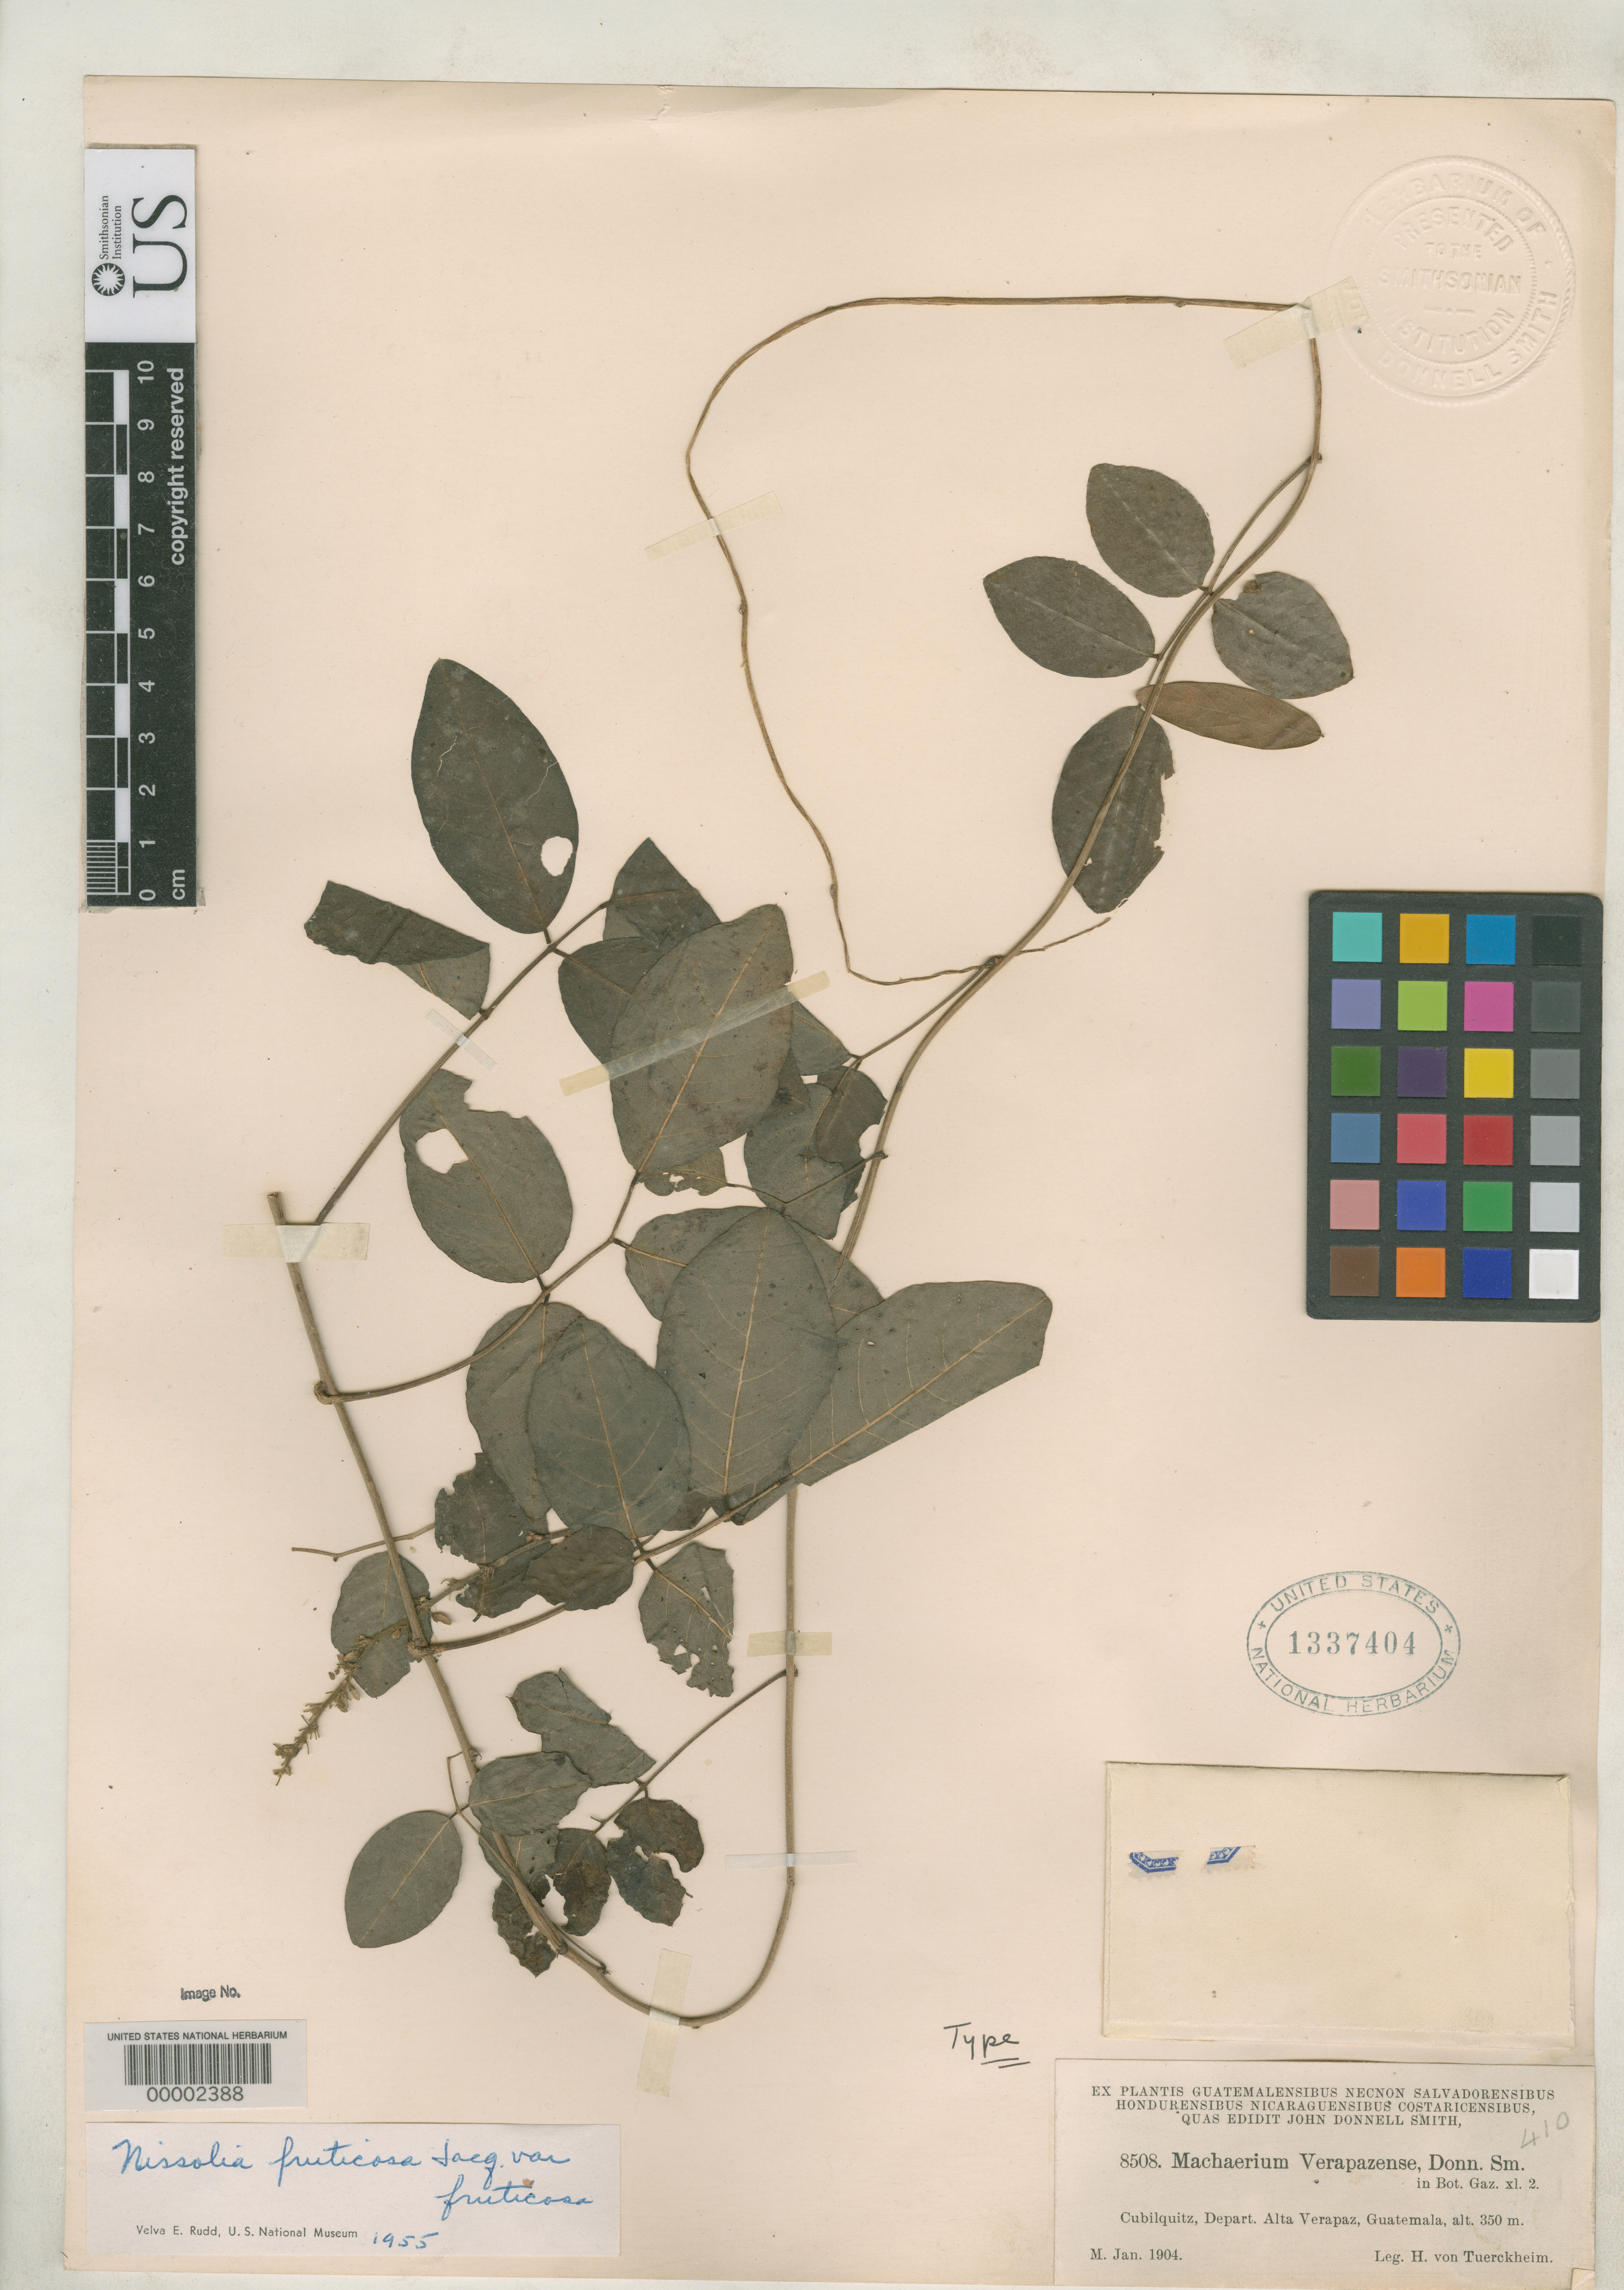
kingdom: Plantae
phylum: Tracheophyta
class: Magnoliopsida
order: Fabales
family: Fabaceae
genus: Machaerium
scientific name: Machaerium verapazense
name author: Donn. Sm.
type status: Type Collection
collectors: H. von Türckheim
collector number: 8508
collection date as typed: Jan 1904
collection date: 1904-01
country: Guatemala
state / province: Alta Verapaz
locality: Cubilquitz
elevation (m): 350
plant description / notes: One of two sheets (USNH 1337403, 1337404) ex John Donnell Smith herbarium; this sheet annotated "type" in unknown hand. Possibly the lectotype, if effectively lectotypified by Rudd, Contr. U.S. Natl. Herb. 32: 193 (1956).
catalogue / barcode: US 1337404